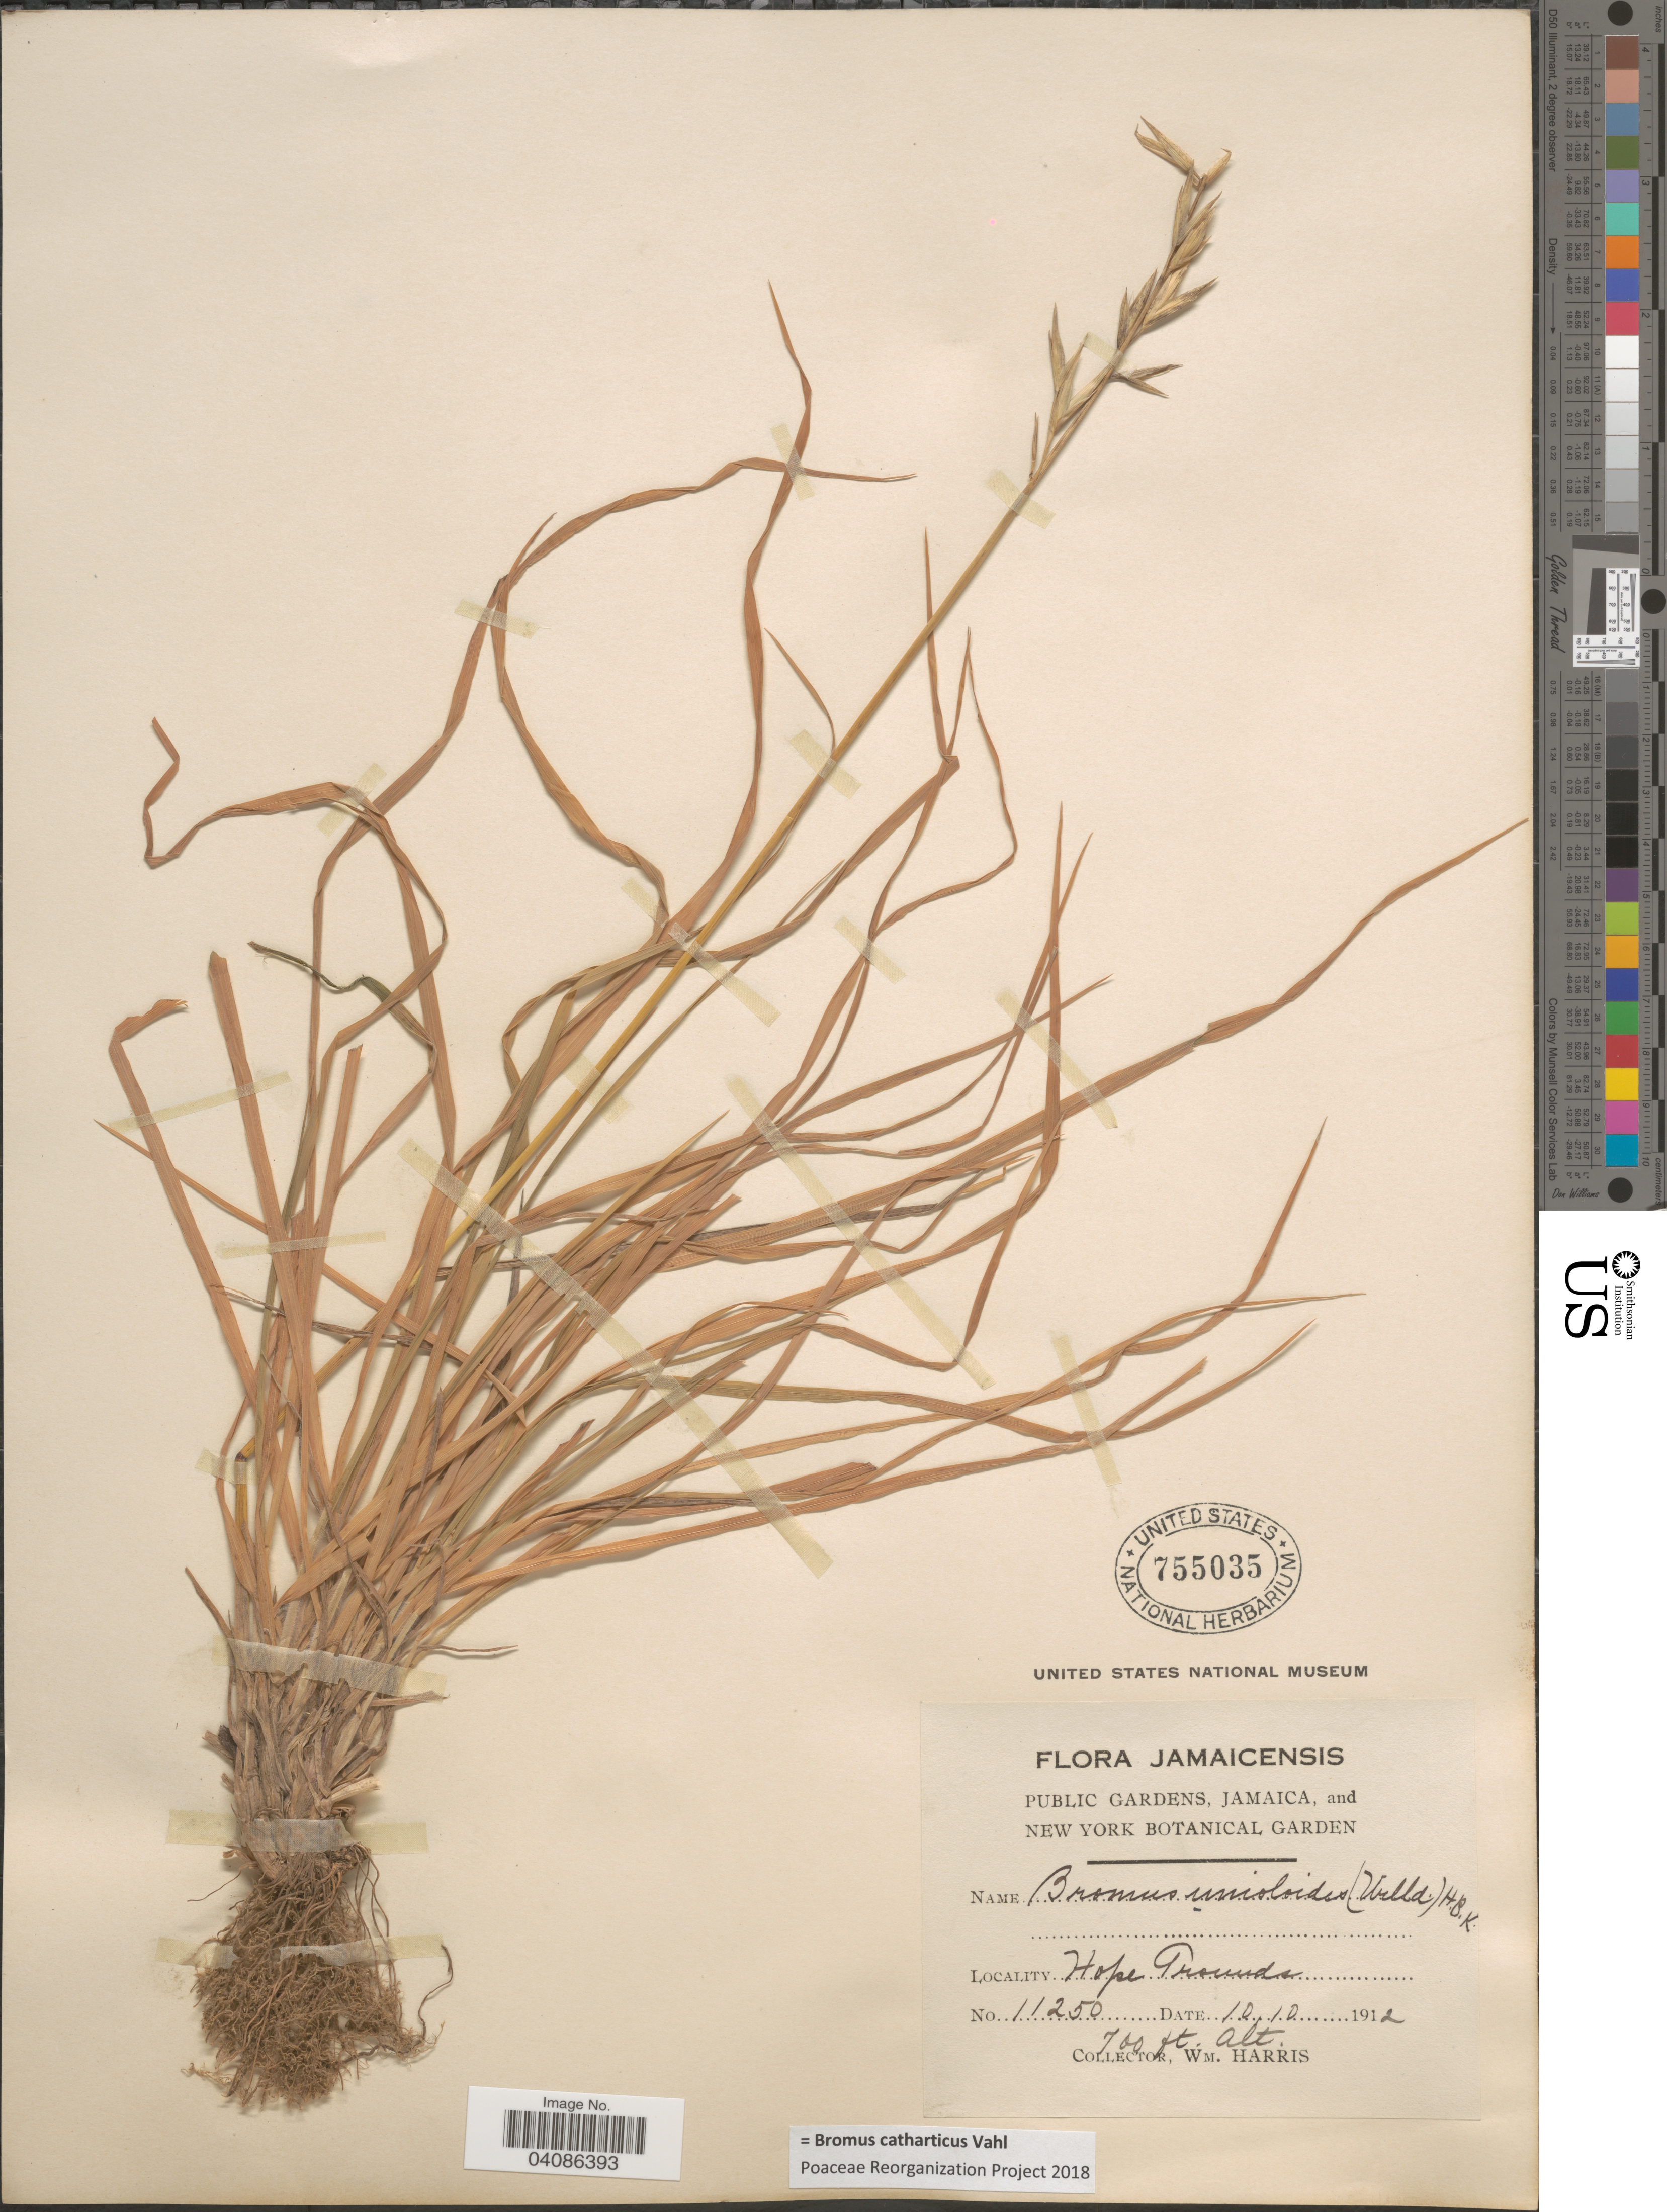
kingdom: Plantae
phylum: Tracheophyta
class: Liliopsida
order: Poales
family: Poaceae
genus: Bromus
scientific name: Bromus catharticus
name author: Vahl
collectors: W. H. Harris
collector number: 11250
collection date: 1912-10-10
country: Jamaica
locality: Hope Grounds.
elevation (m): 213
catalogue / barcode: US 755035